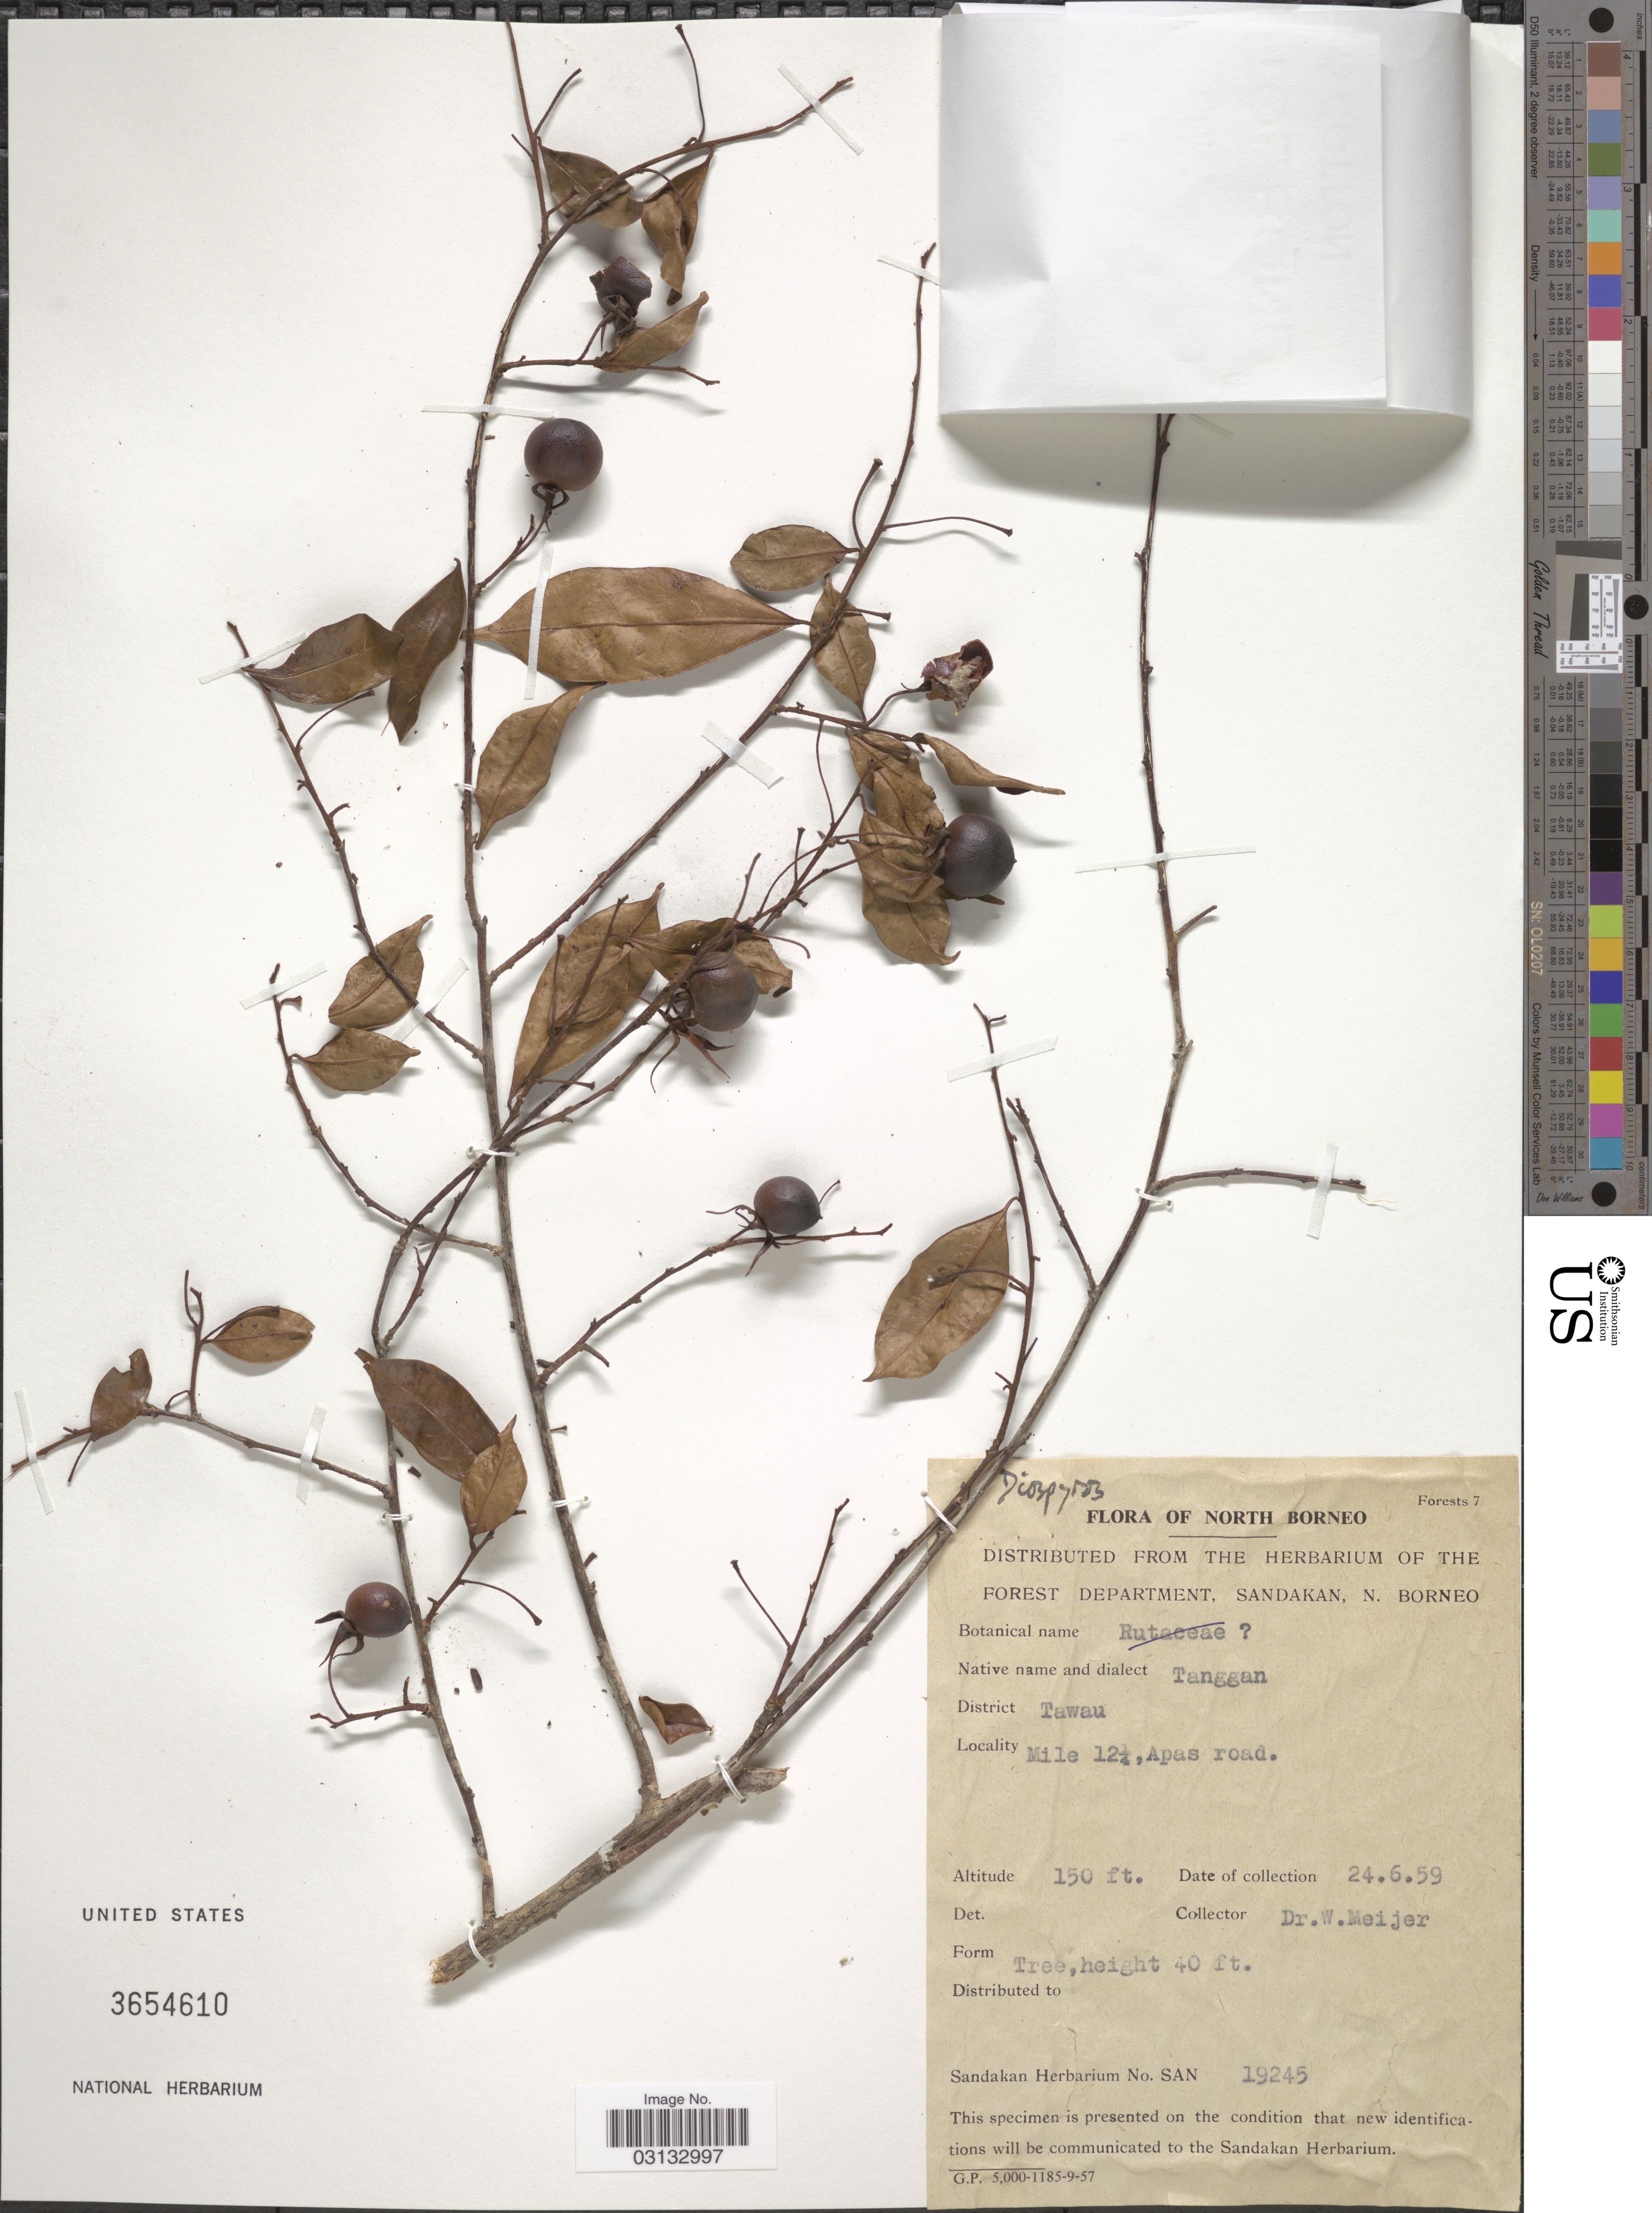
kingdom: Plantae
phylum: Tracheophyta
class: Magnoliopsida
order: Ericales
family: Ebenaceae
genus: Diospyros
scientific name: Diospyros sp.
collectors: W. Meijer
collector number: SAN 19245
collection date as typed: Transcribed d/m/y: 24/6/59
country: Malaysia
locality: North Borneo, District Tawau, Mile 12¼, Apas road.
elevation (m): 46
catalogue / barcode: US 3654610